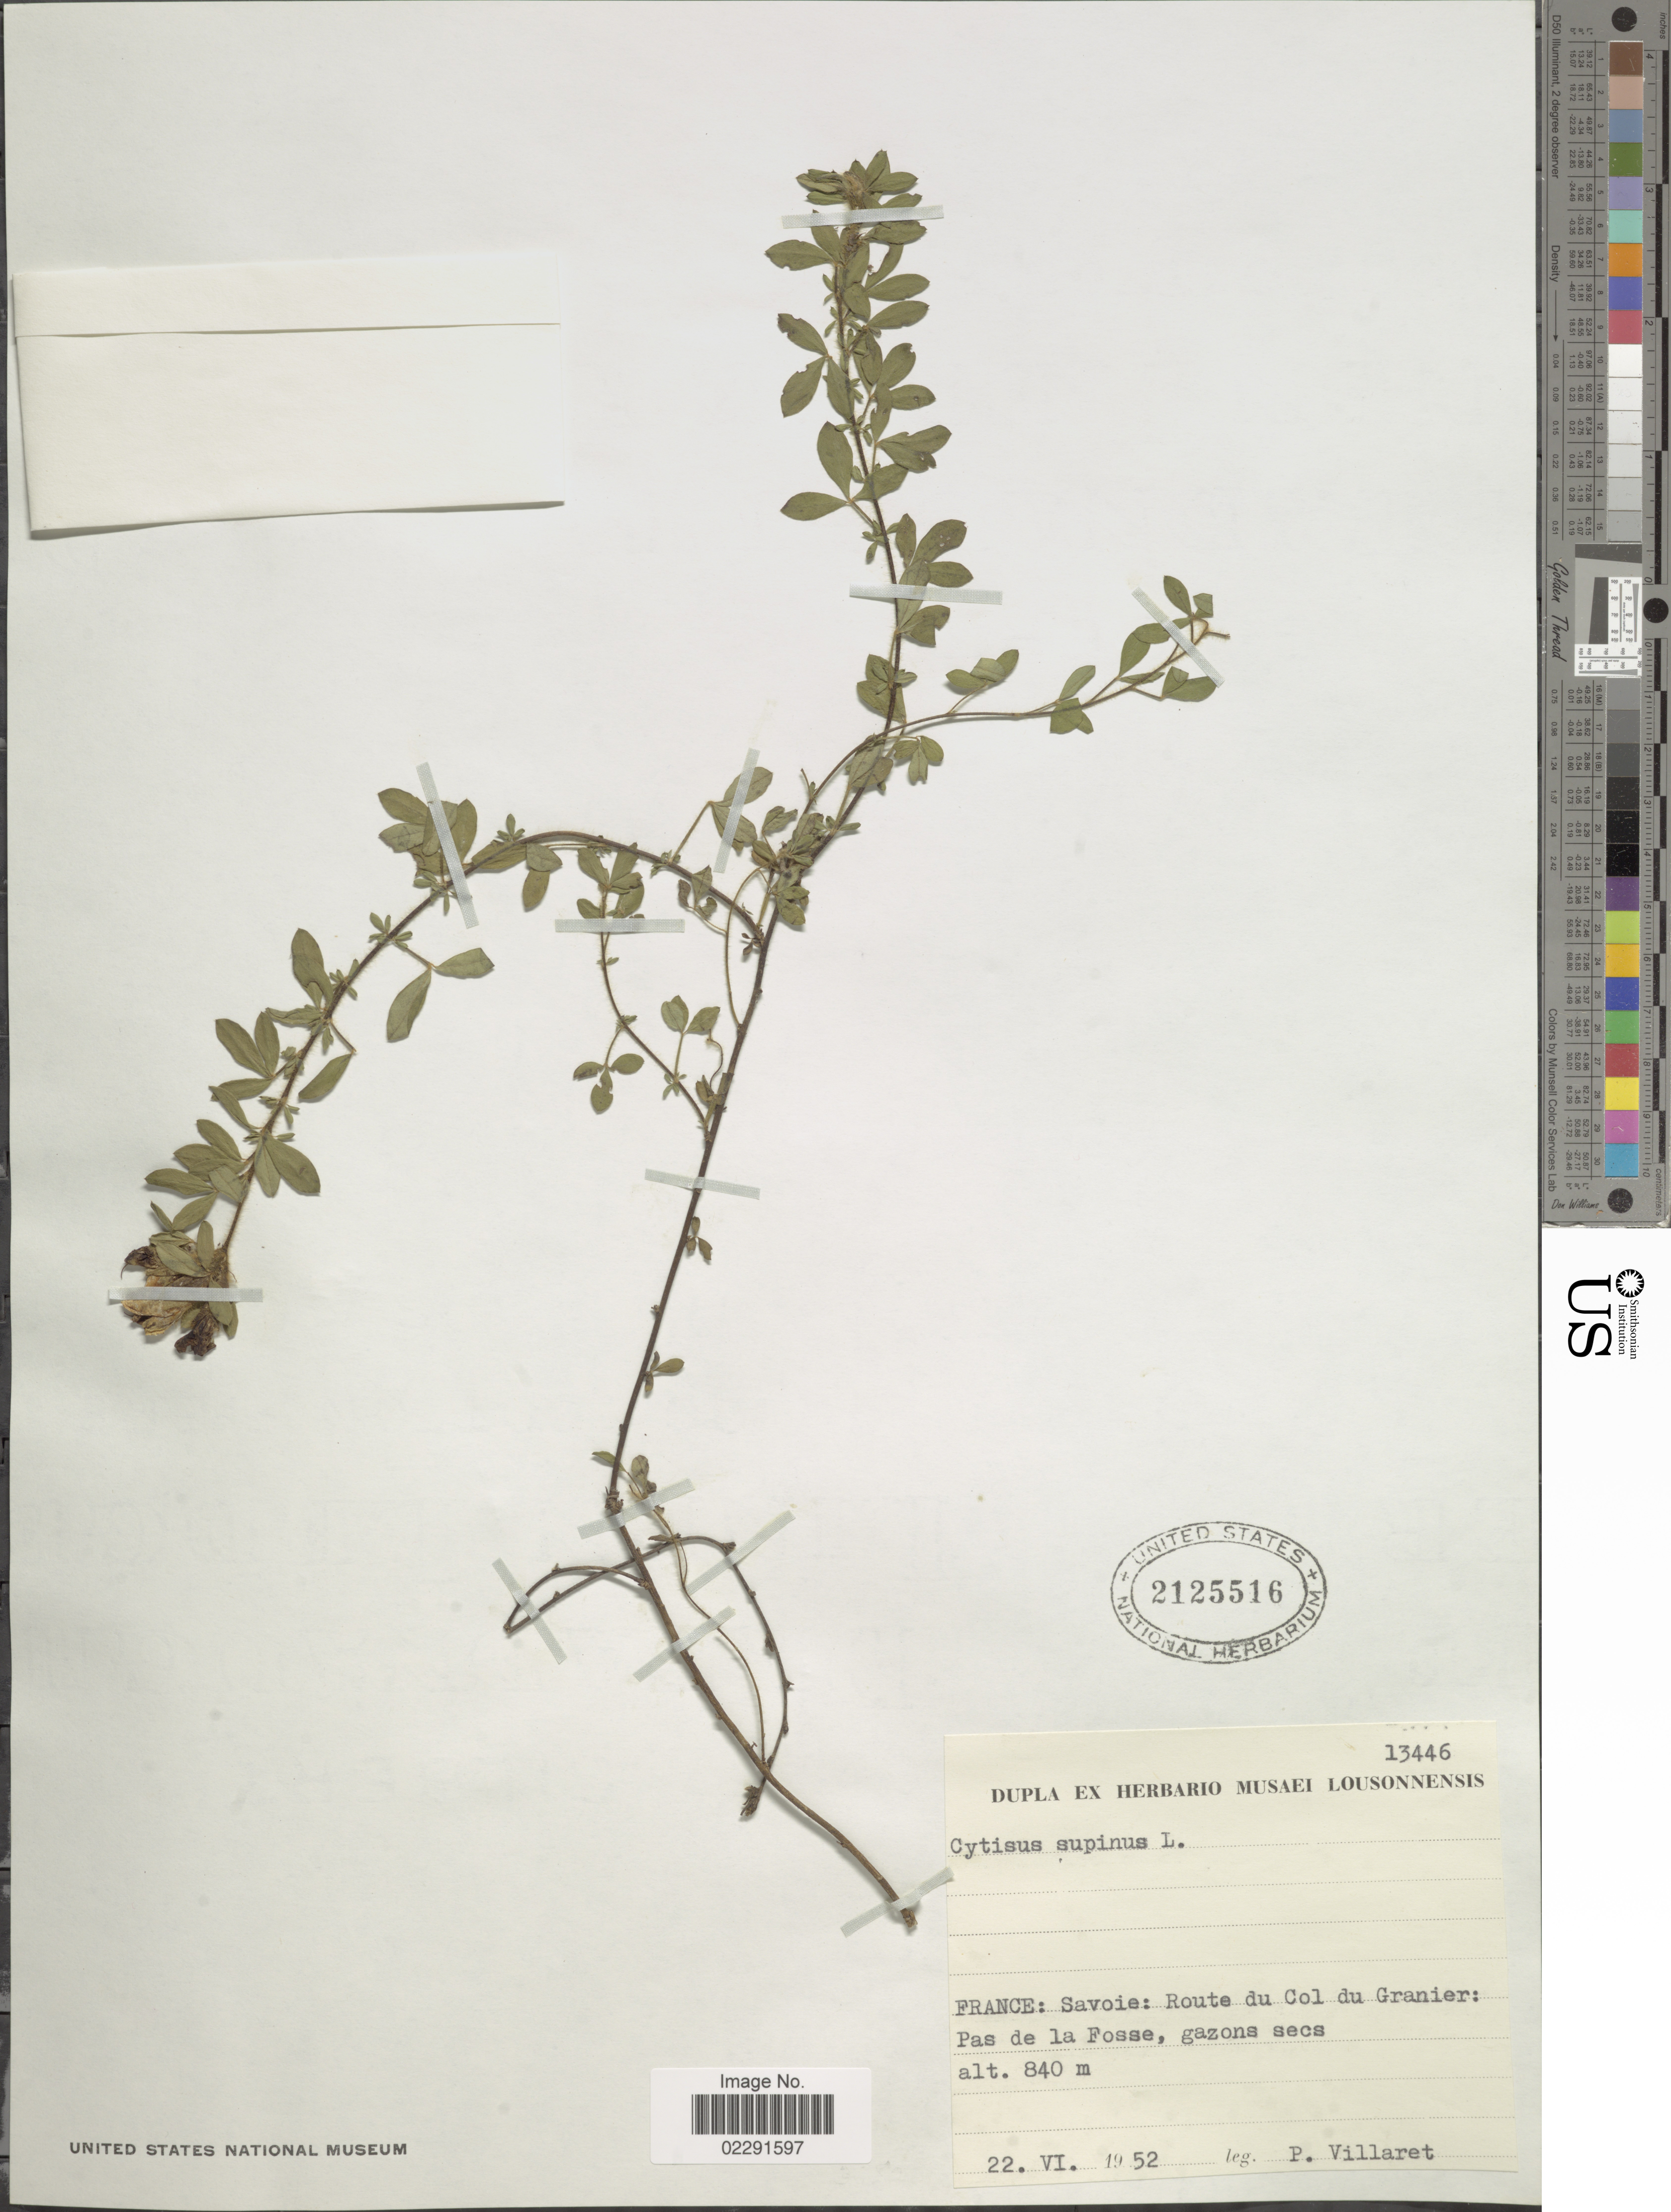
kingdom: Plantae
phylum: Tracheophyta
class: Magnoliopsida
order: Fabales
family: Fabaceae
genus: Cytisus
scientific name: Cytisus supinus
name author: L.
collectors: P. Villaret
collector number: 13446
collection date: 1952-06-22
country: France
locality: Savoie: Route du Col du Granier: Pas de la Fose, gazons secs.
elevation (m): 840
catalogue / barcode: US 2125516